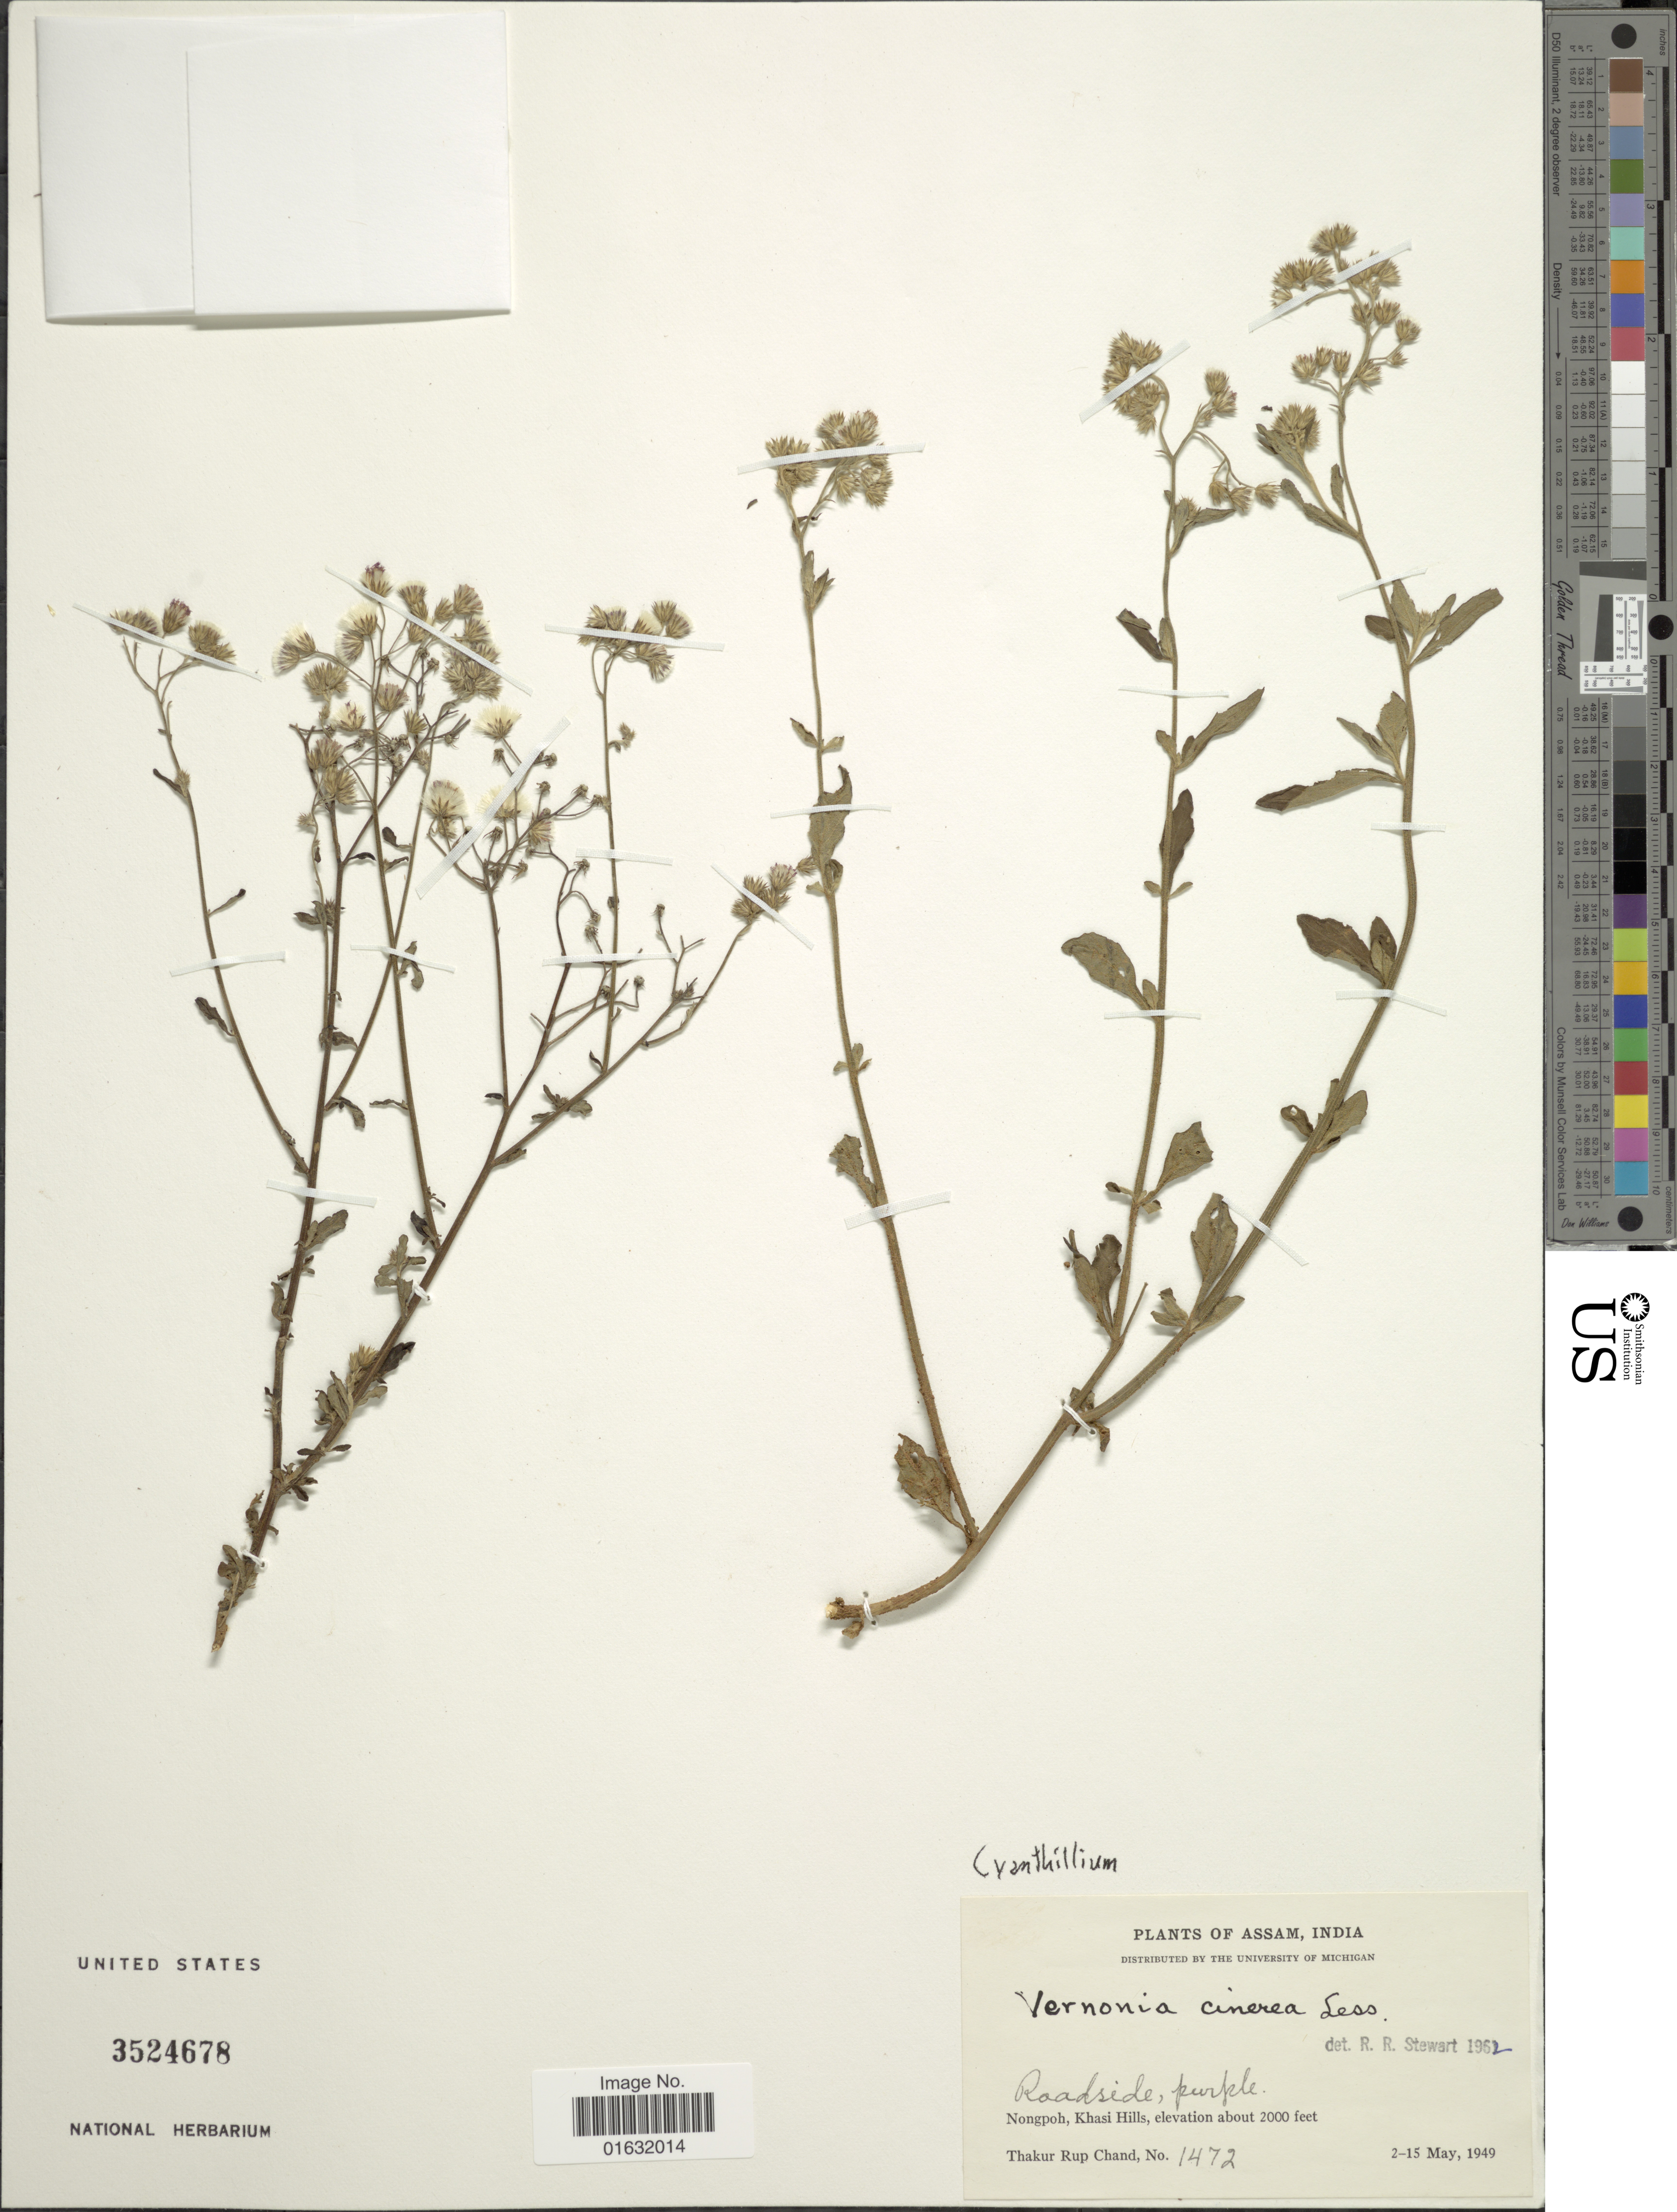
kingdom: Plantae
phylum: Tracheophyta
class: Magnoliopsida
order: Asterales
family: Asteraceae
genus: Cyanthillium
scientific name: Cyanthillium cinereum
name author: (L.) H. Rob.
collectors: T. R. Chand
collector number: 1472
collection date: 1949-05-02/1949-05-15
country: India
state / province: Meghalaya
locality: Assam, India, Roadside, purple, Nongpoh, Khasi Hills.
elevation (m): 610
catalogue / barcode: US 3524678